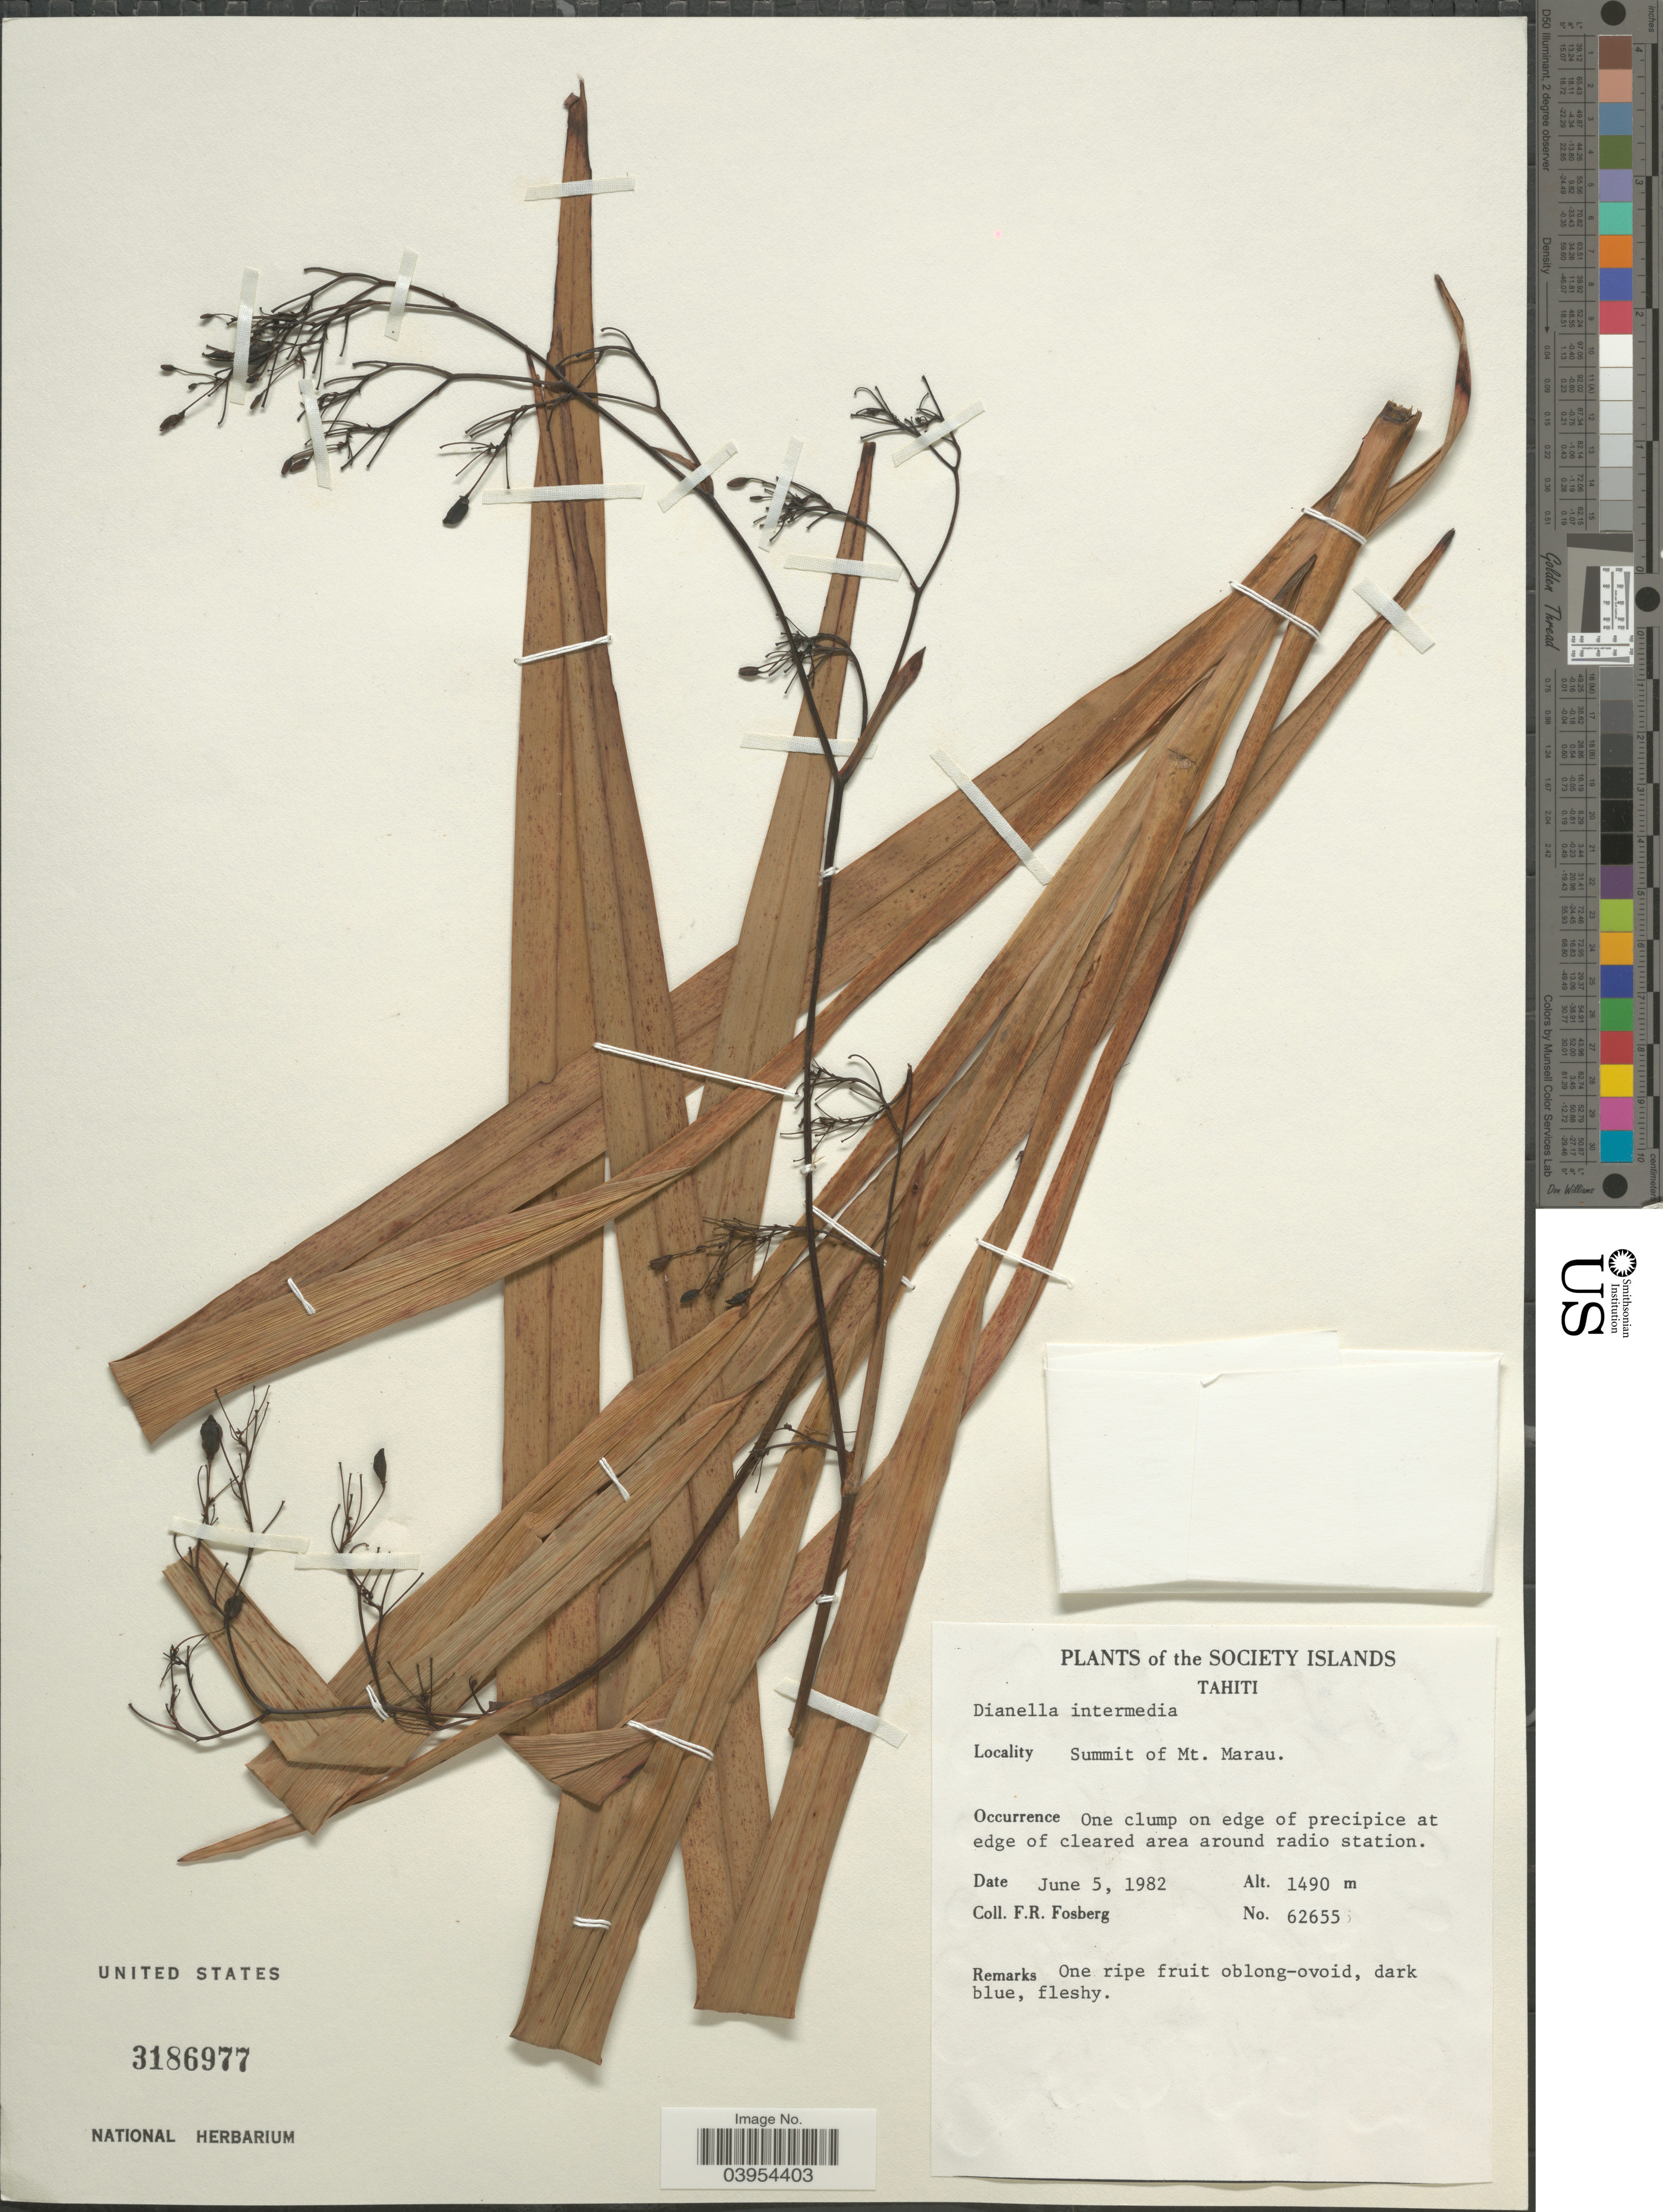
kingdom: Plantae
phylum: Tracheophyta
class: Liliopsida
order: Asparagales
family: Asphodelaceae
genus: Dianella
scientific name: Dianella intermedia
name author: Endl.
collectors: F. R. Fosberg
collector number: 62655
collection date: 1982-06-05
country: French Polynesia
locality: Society Islands. Tahiti. Summit of Mt. Marau. One clump on edge of precipice at edge of cleared area around radio station.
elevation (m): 1490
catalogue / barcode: US 3186977